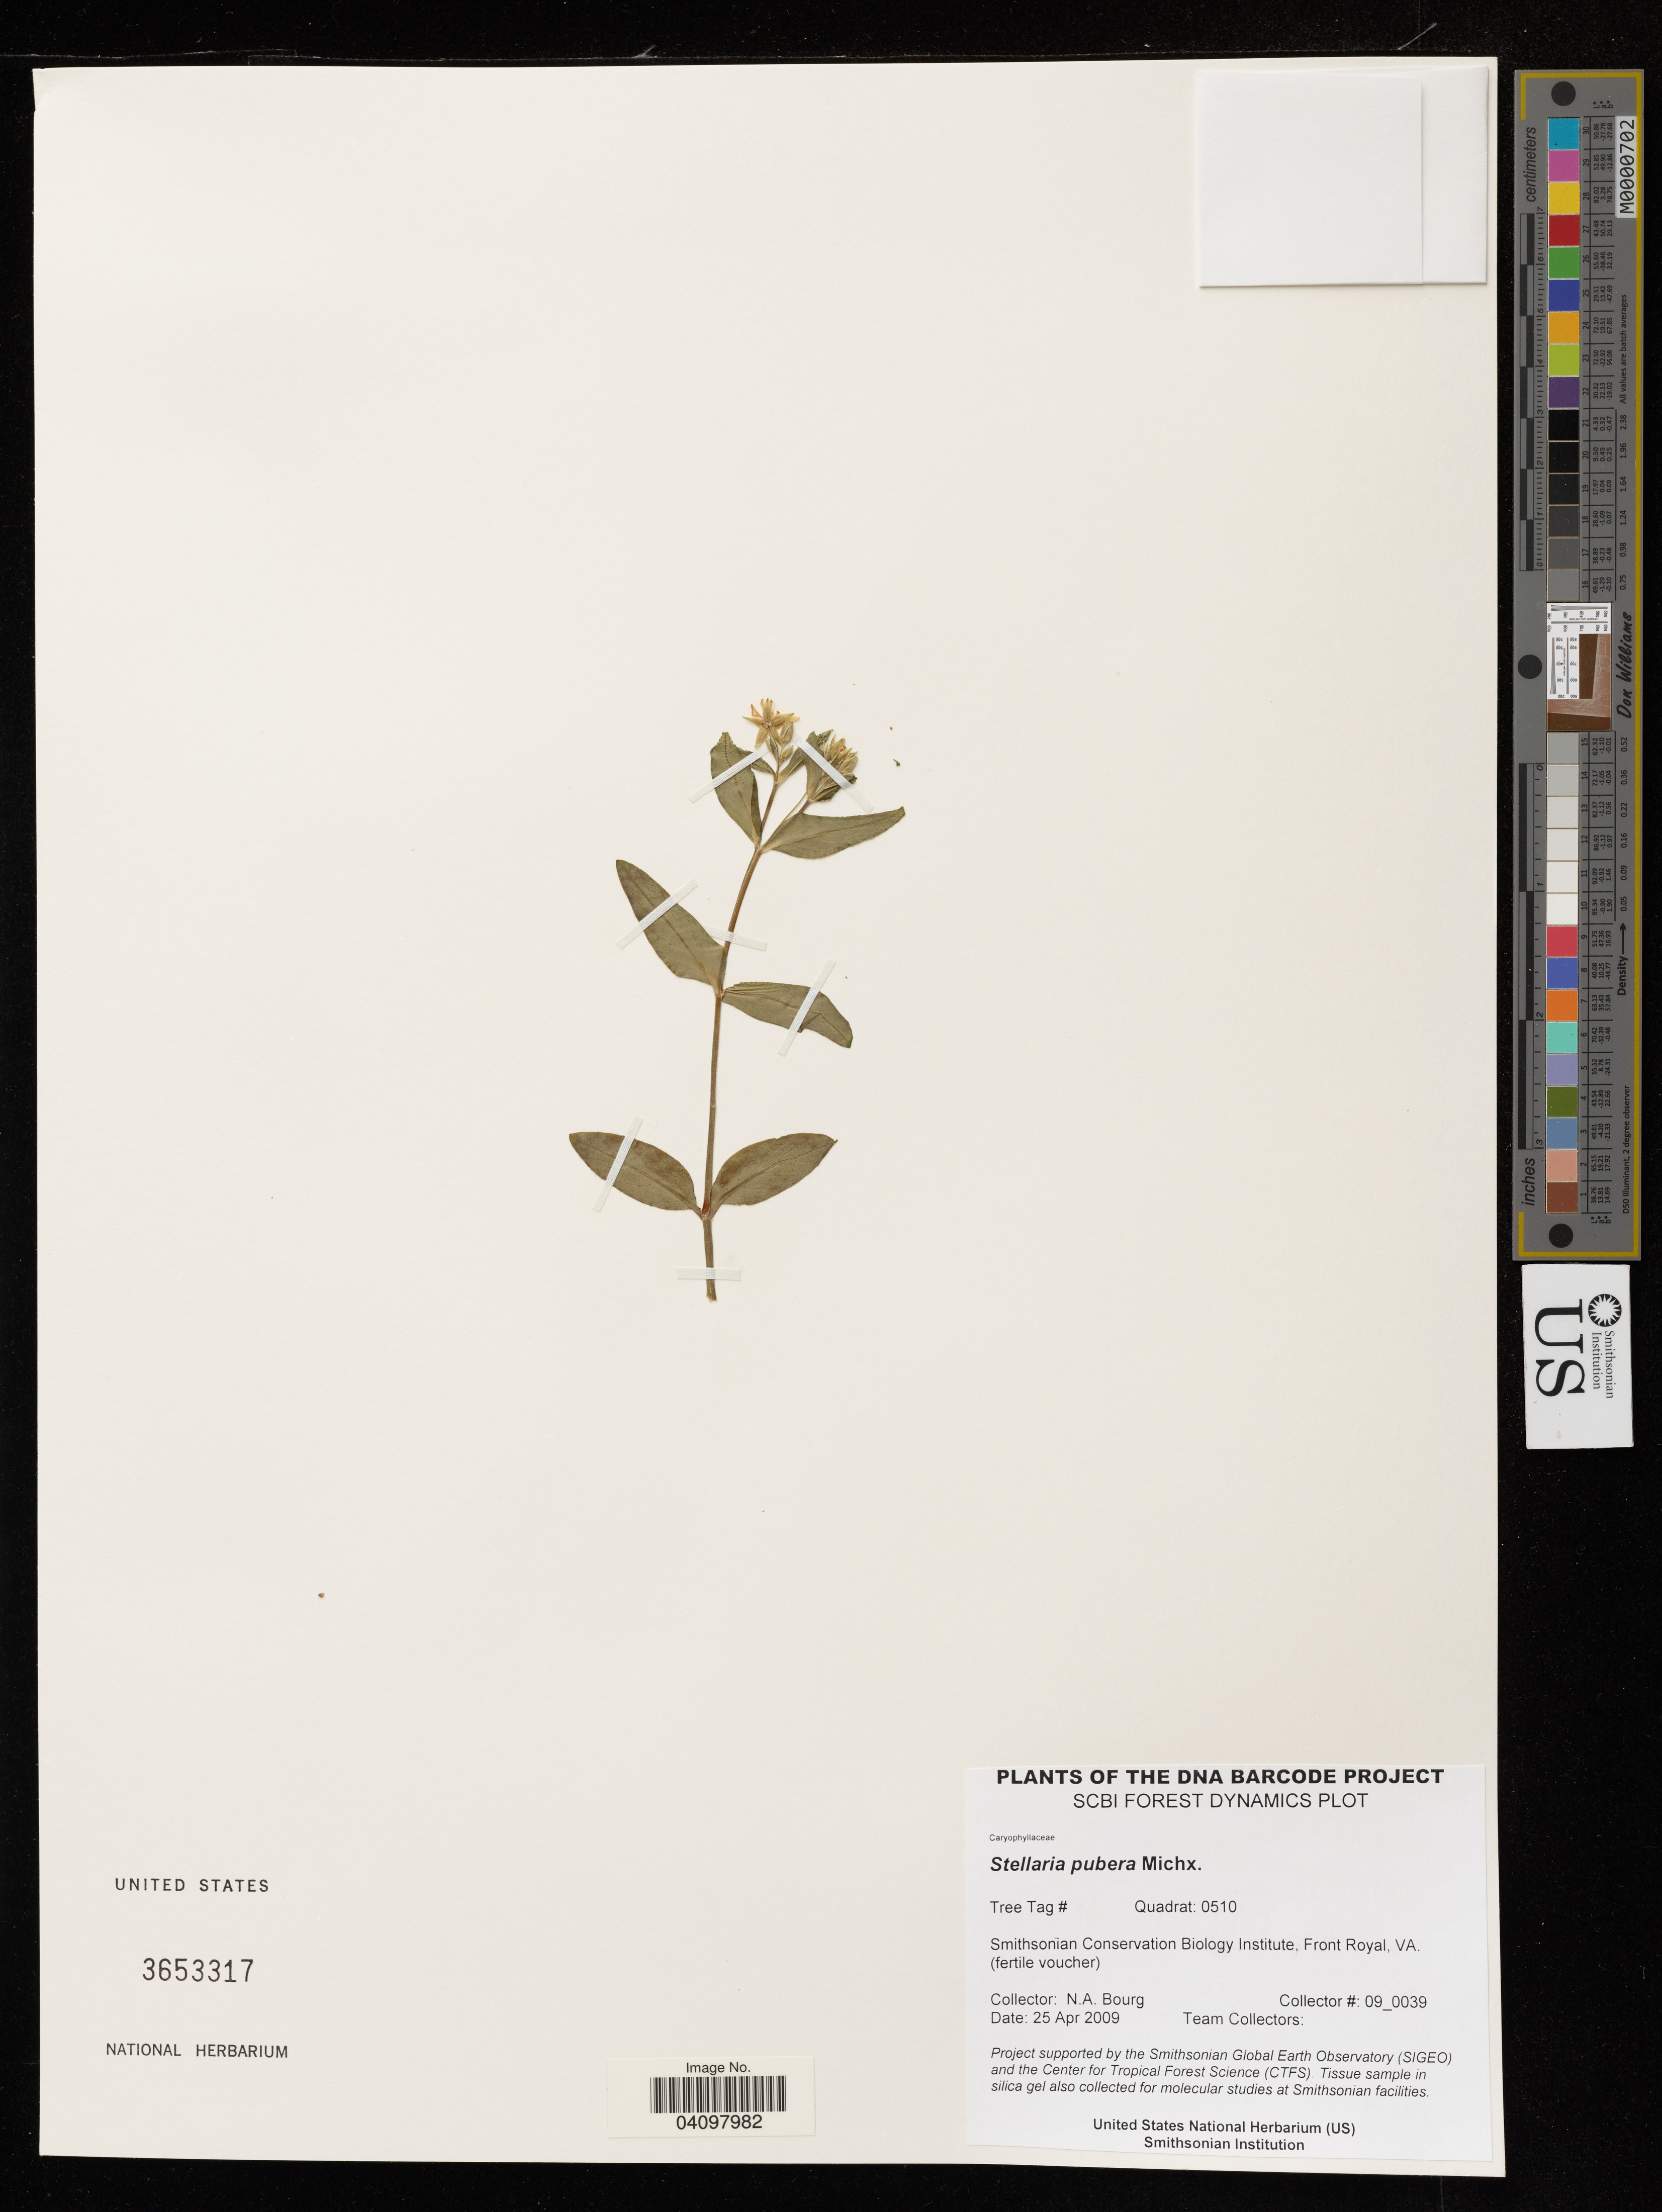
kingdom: Plantae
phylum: Tracheophyta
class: Magnoliopsida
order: Caryophyllales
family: Caryophyllaceae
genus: Stellaria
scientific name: Stellaria pubera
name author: Michx.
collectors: N. A. Bourg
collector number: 09_0039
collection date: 2009-04-25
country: United States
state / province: Virginia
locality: Smithsonian Conservation Biology Institute, Front Royal.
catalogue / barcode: US 3653317